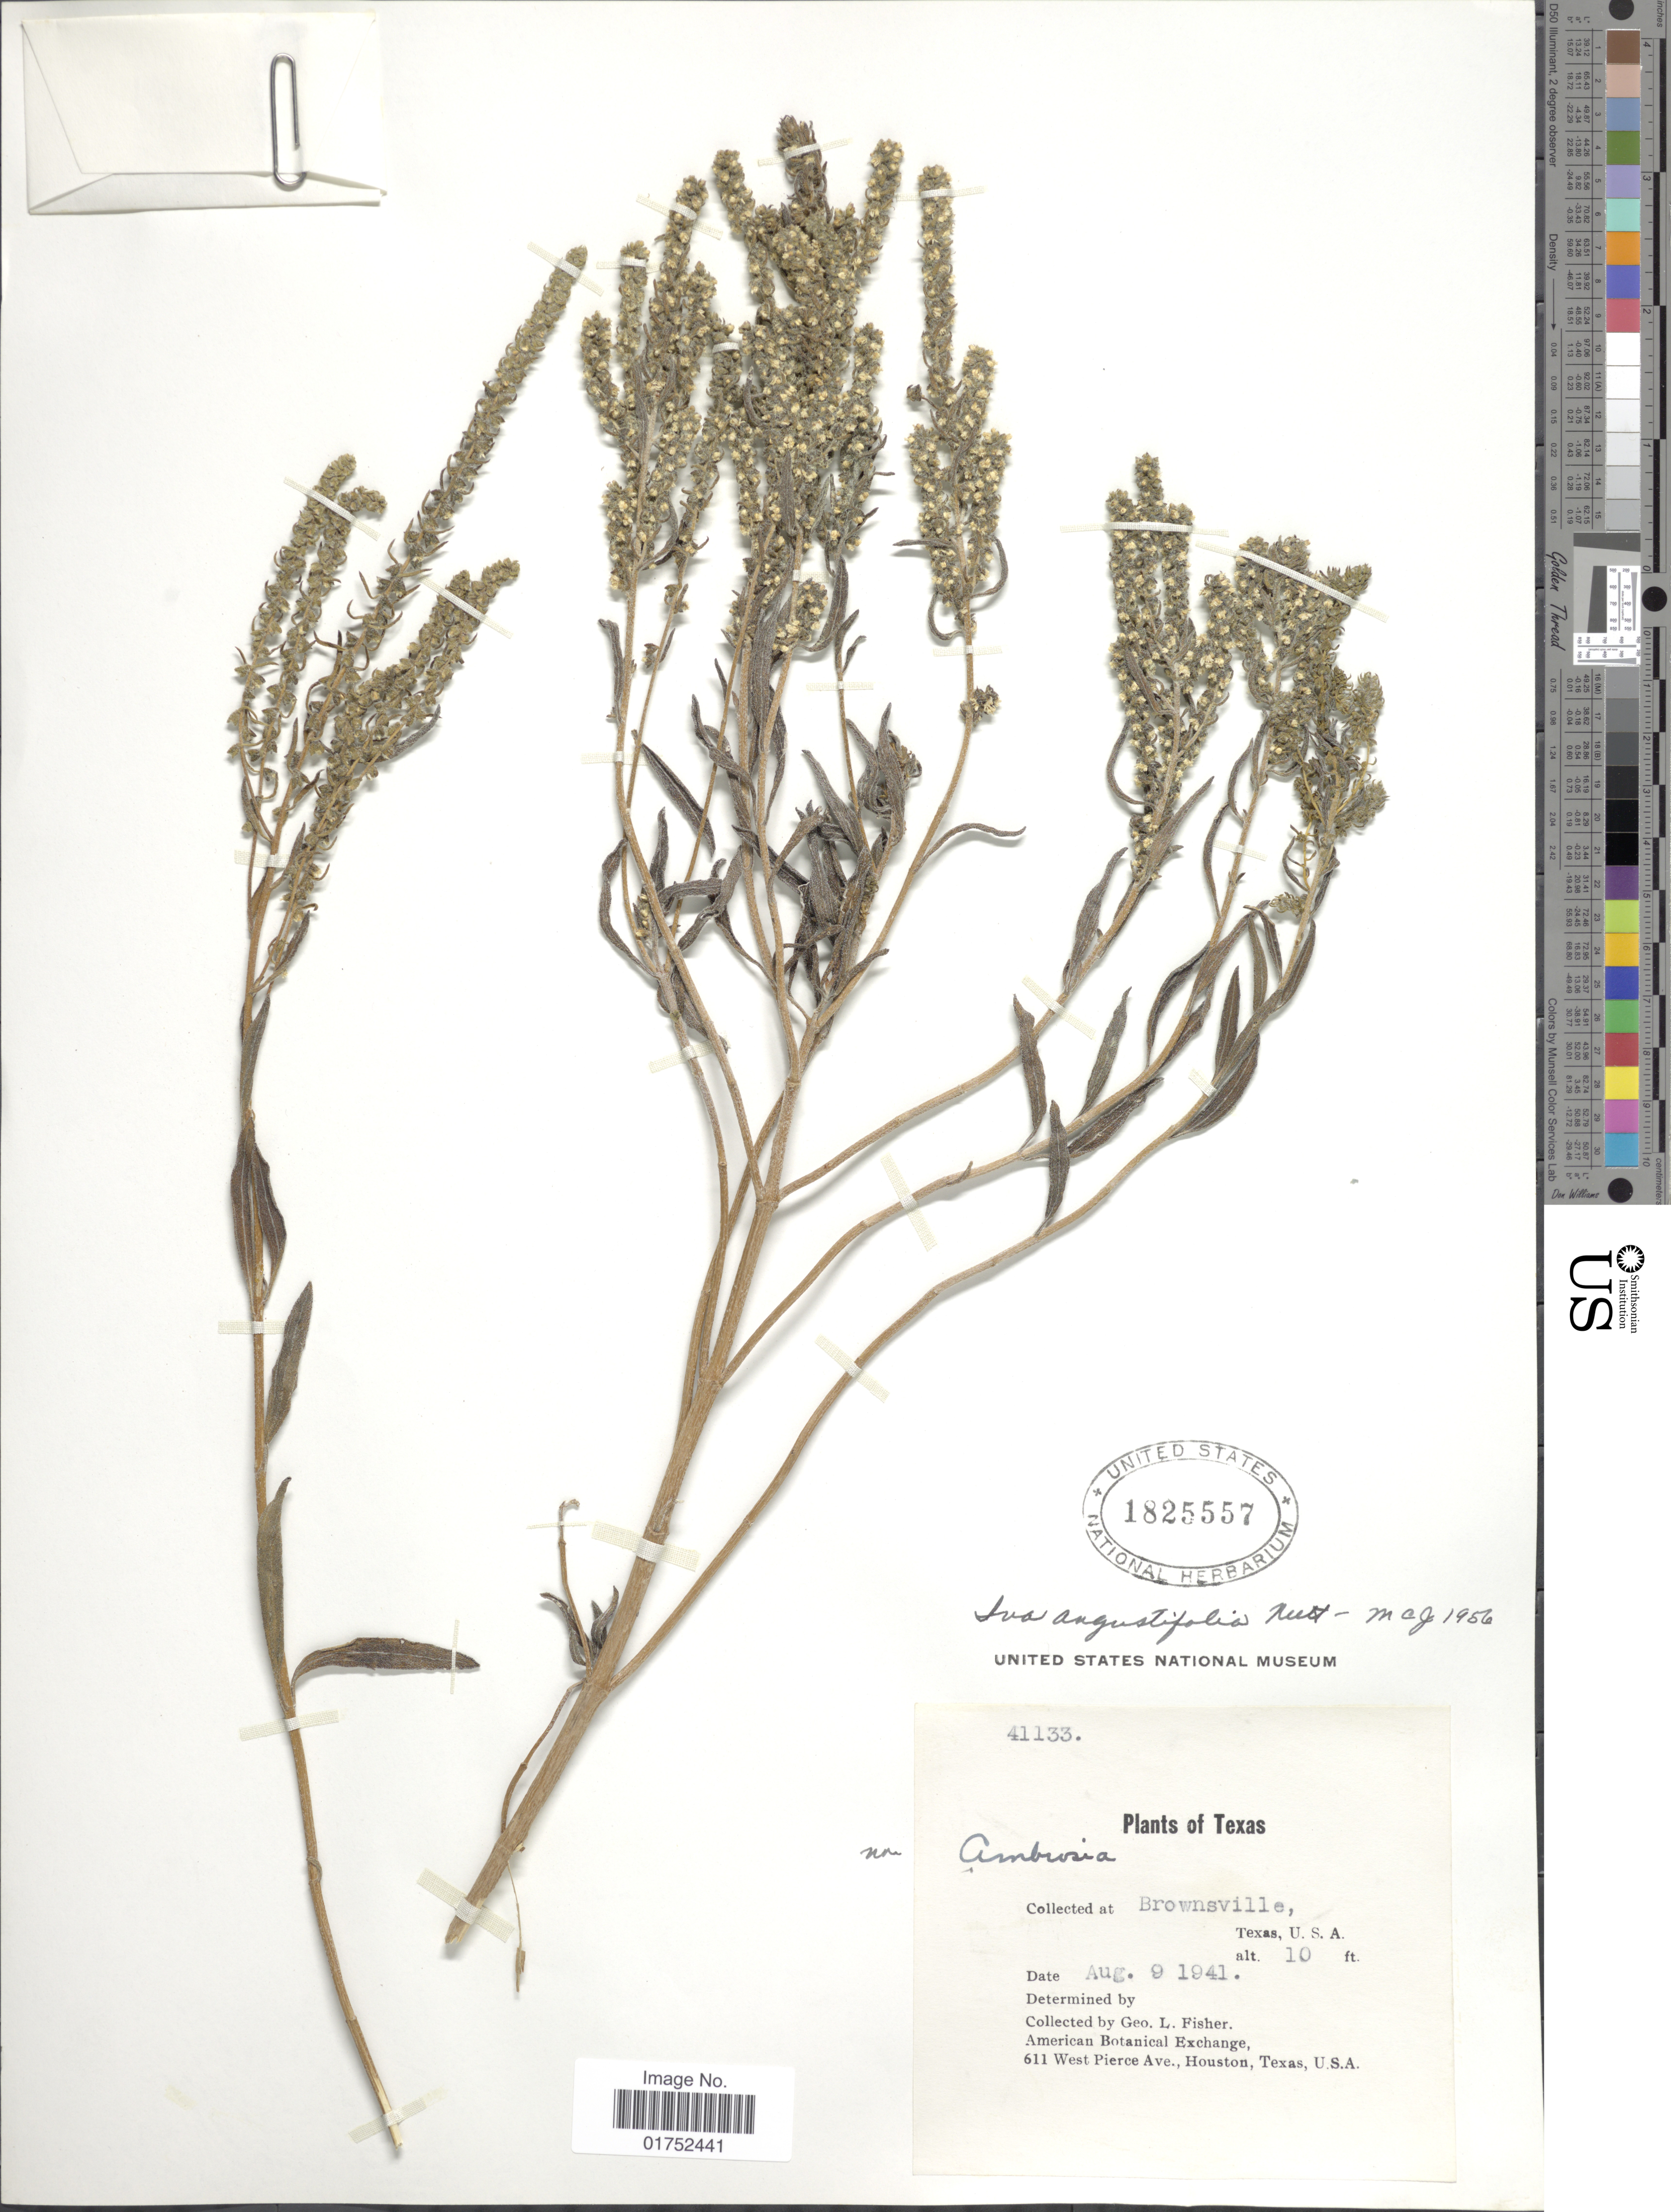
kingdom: Plantae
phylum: Tracheophyta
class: Magnoliopsida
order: Asterales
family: Asteraceae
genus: Iva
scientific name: Iva angustifolia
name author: Nutt.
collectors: G. L. Fisher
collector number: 41133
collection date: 1941-08-09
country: United States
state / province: Texas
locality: Brownsville, U.S.A.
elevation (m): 3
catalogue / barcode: US 1825557